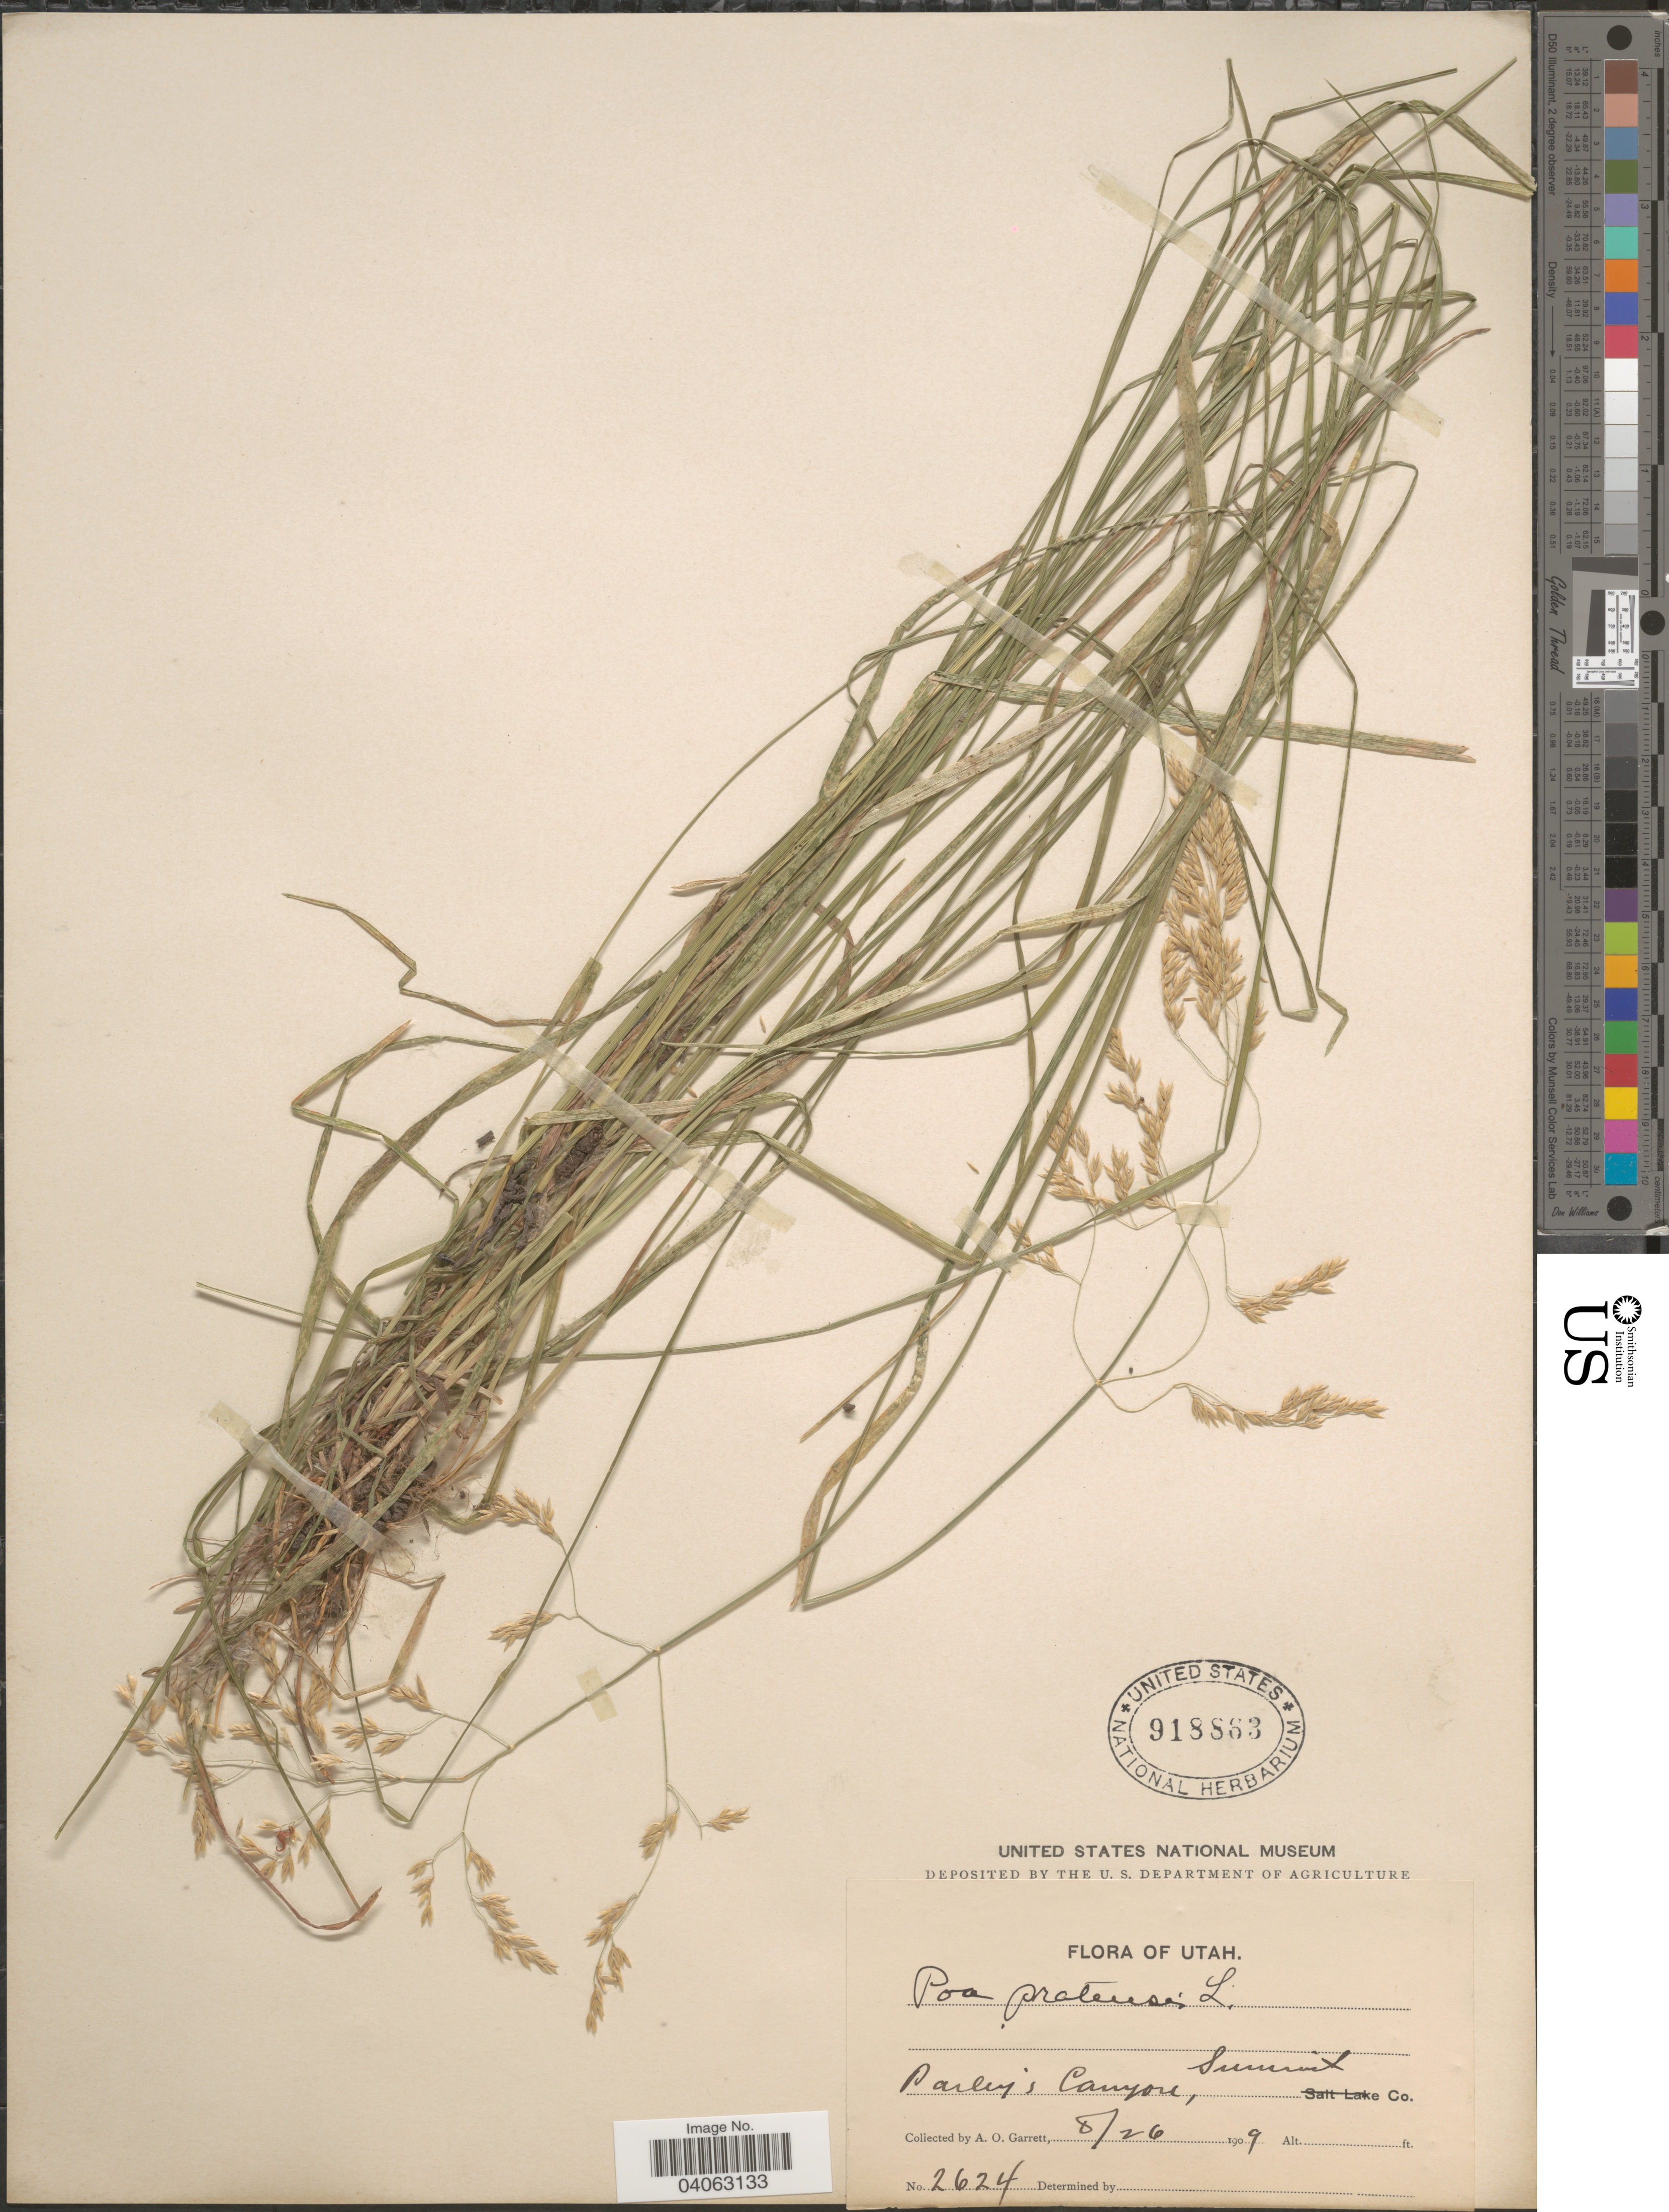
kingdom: Plantae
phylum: Tracheophyta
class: Liliopsida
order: Poales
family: Poaceae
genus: Poa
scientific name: Poa pratensis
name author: L.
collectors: A. O. Garrett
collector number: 2624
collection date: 1909-08-26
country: United States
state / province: Utah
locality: Parley's Canyon, Summit Co.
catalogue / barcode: US 918863